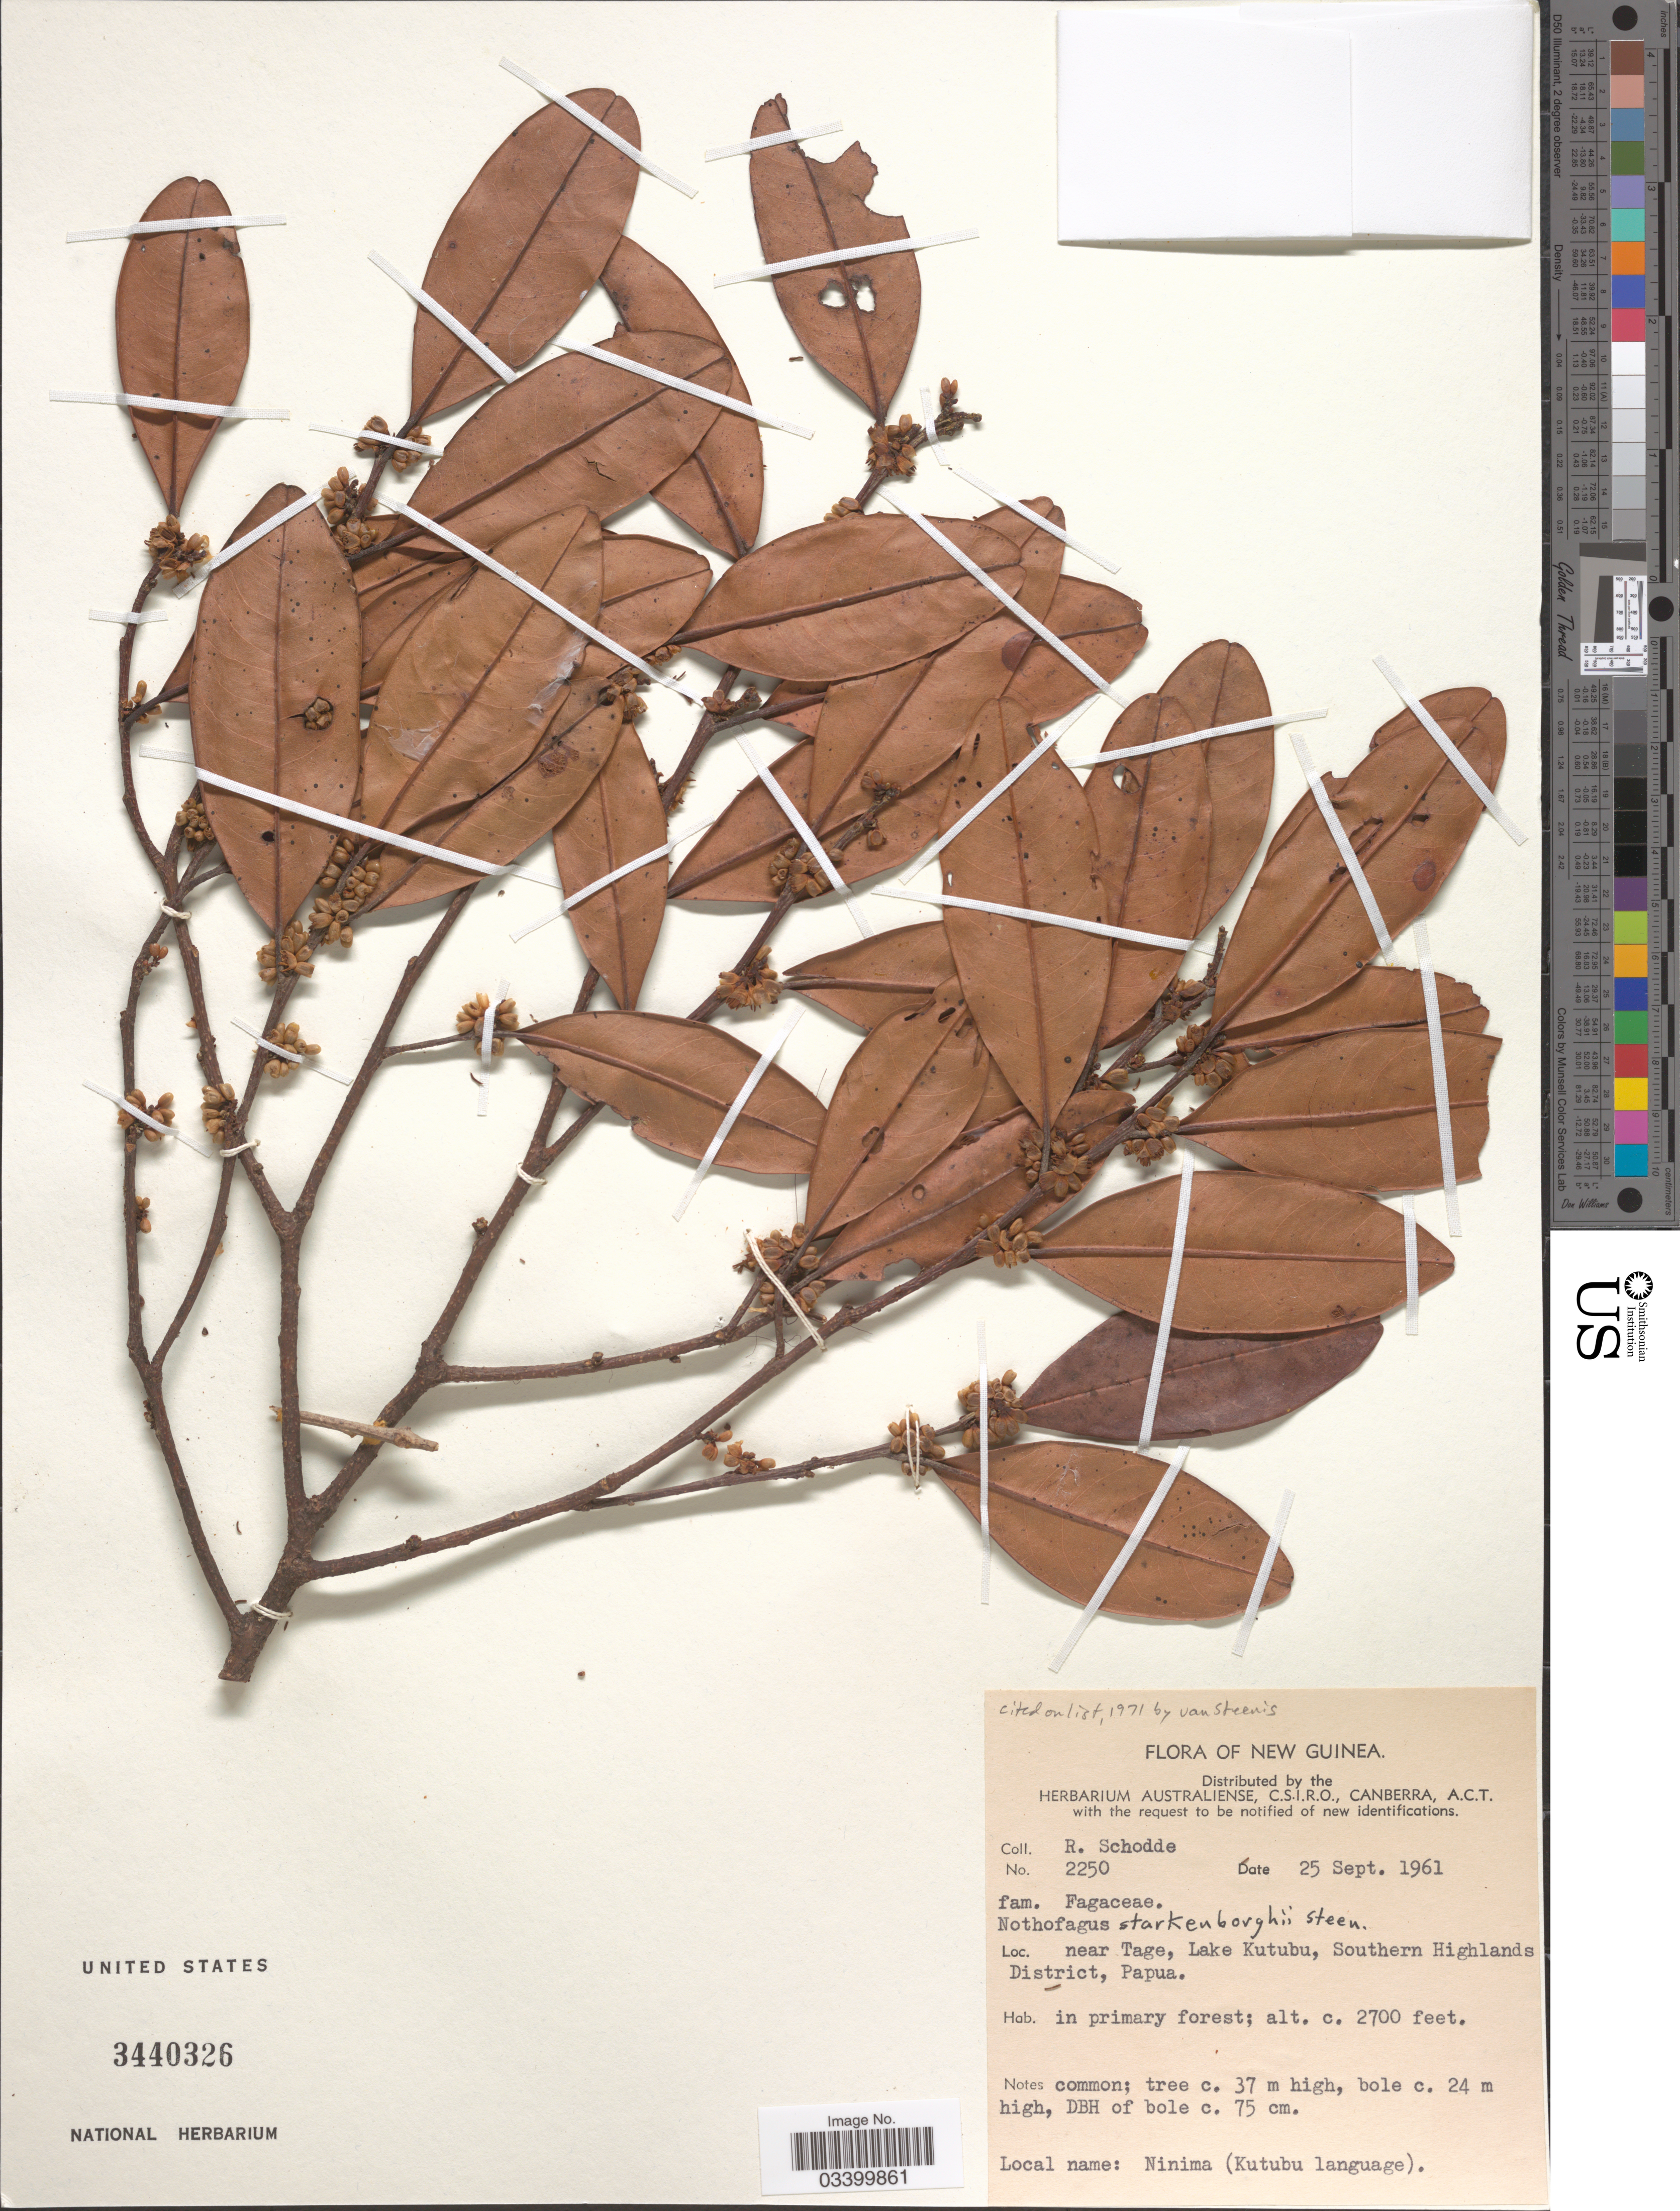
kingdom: Plantae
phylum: Tracheophyta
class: Magnoliopsida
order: Fagales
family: Nothofagaceae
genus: Nothofagus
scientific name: Nothofagus starkenborghiorum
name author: Steenis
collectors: R. Schodde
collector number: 2250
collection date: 1961-09-25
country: Papua New Guinea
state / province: Southern Highlands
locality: New Guinea. Near Tage, Lake Kutubu, Southern Highlands District, Papua.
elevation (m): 823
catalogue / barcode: US 3440326